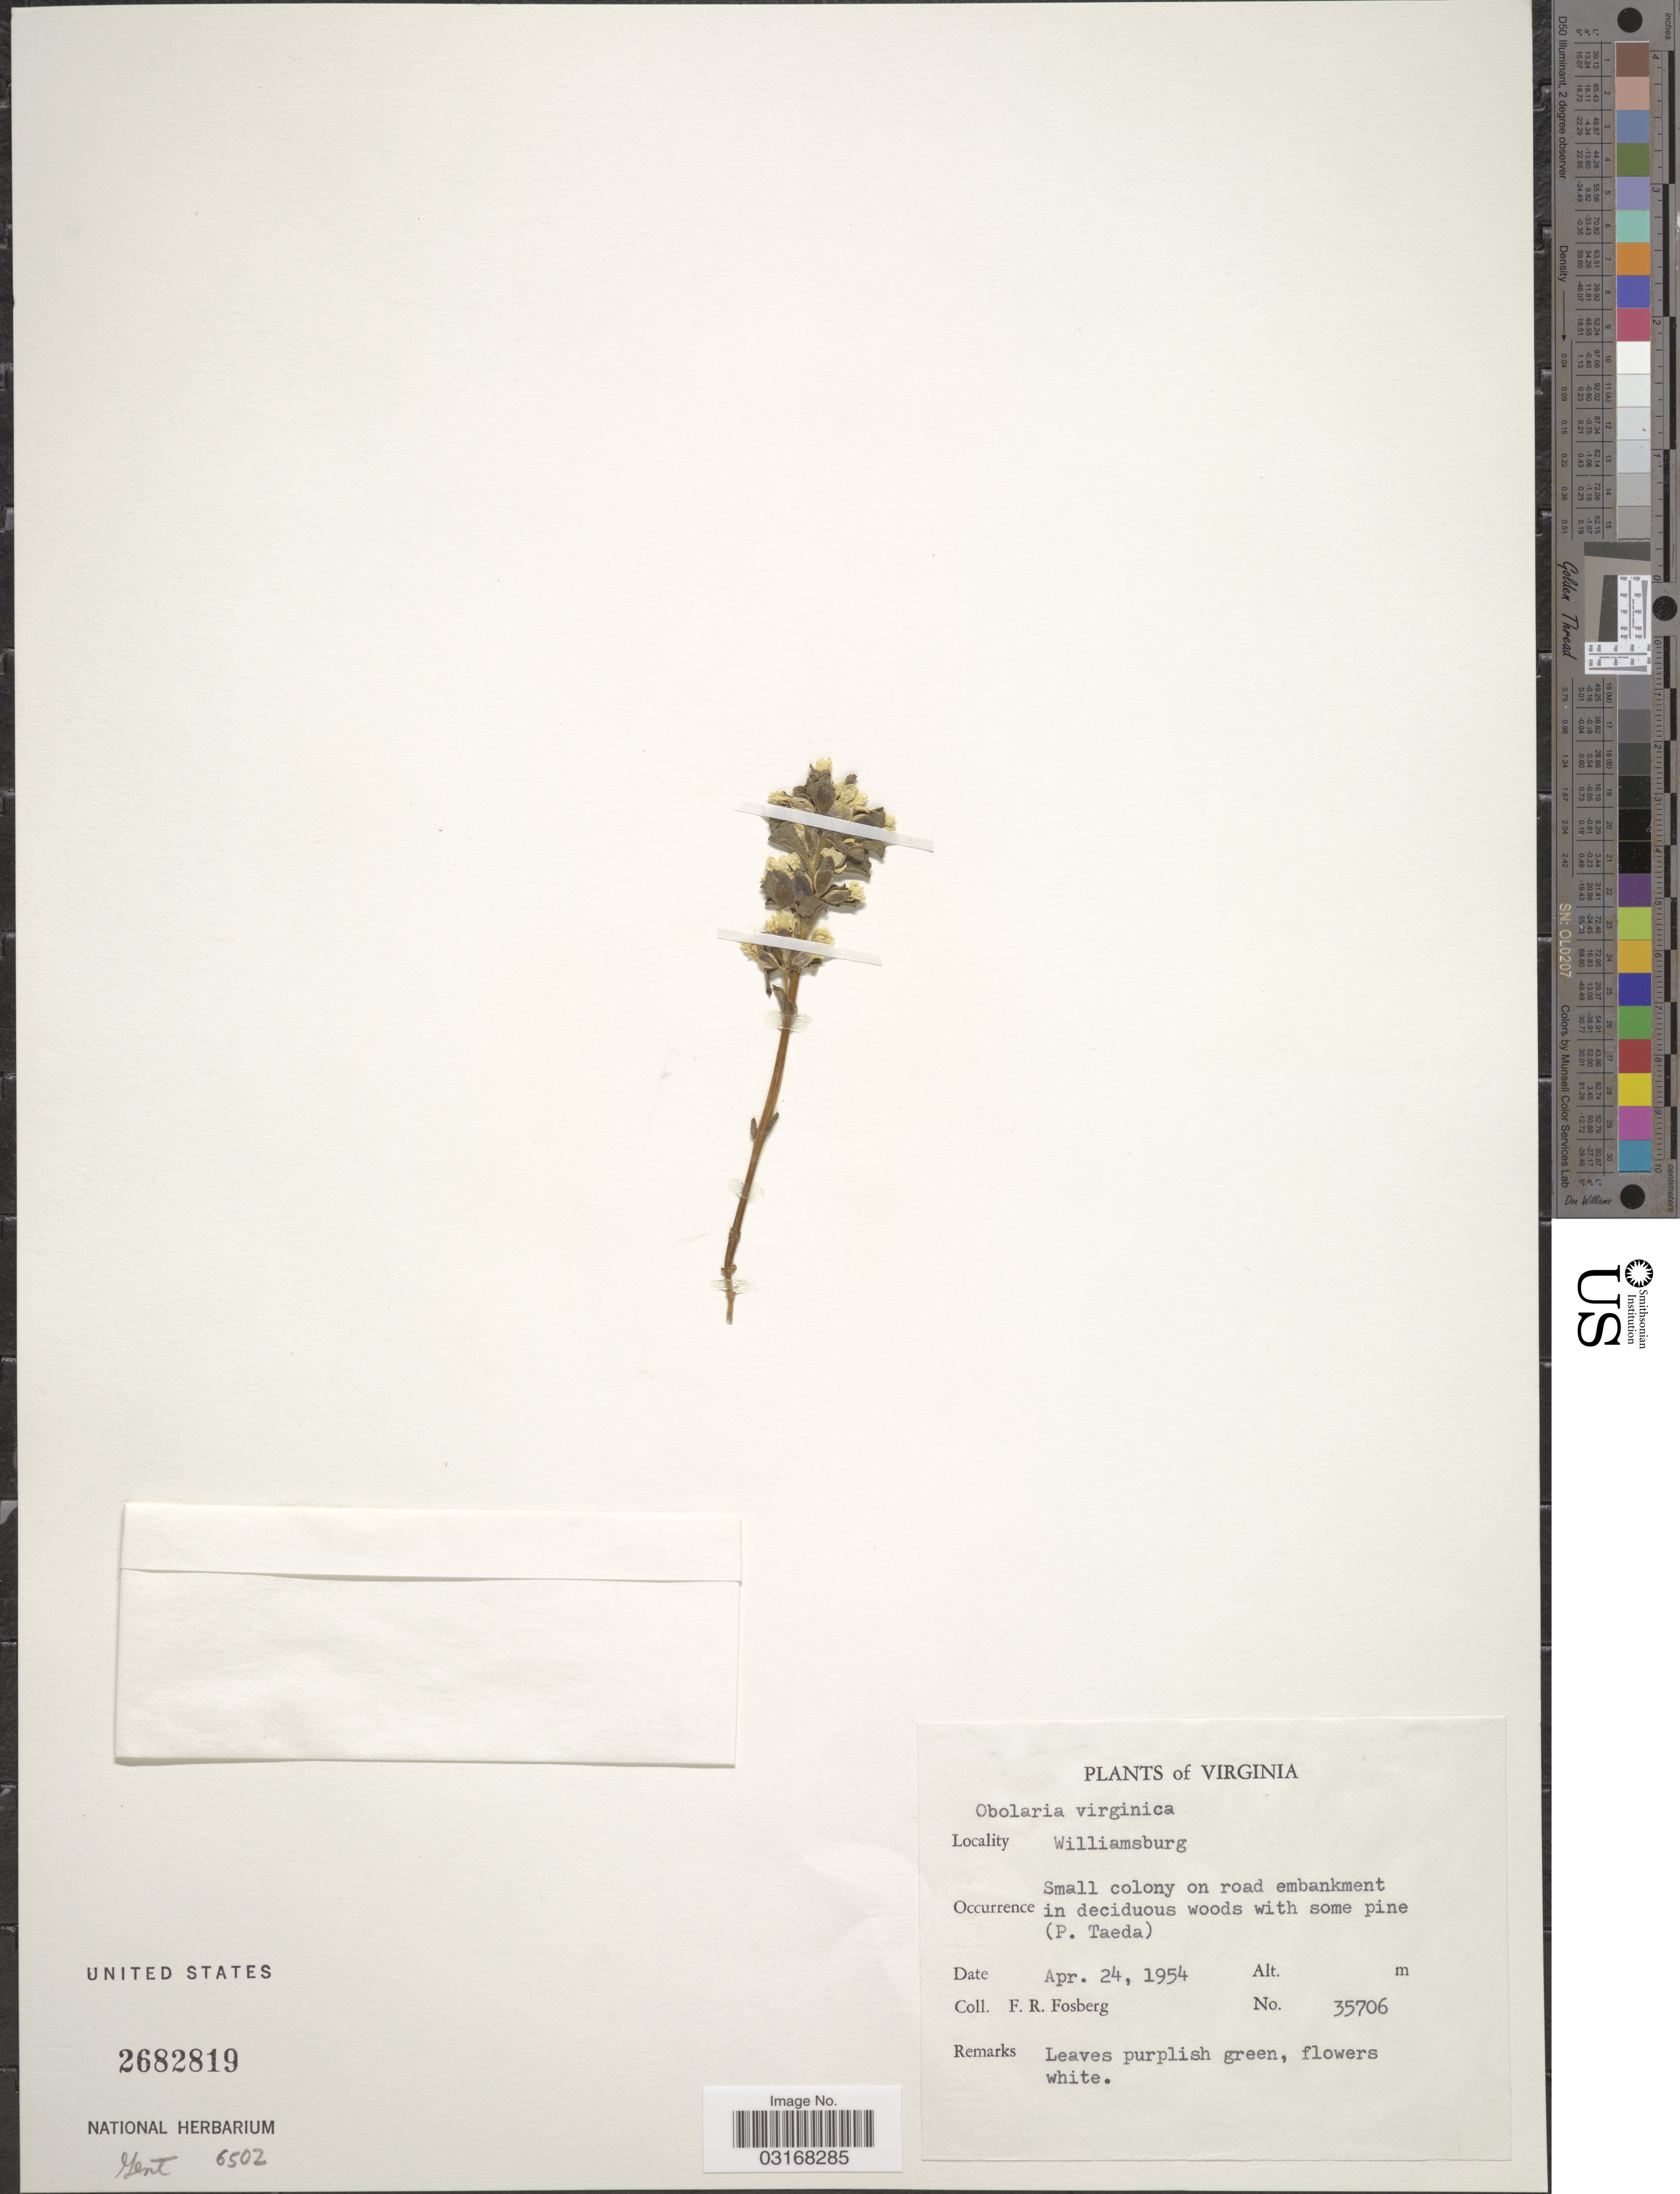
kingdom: Plantae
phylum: Tracheophyta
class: Magnoliopsida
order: Gentianales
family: Gentianaceae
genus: Obolaria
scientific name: Obolaria virginica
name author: L.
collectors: F. R. Fosberg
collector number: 35706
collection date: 1954-04-24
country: United States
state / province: Virginia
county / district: City of Williamsburg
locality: Williamsburg.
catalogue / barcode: US 2682819